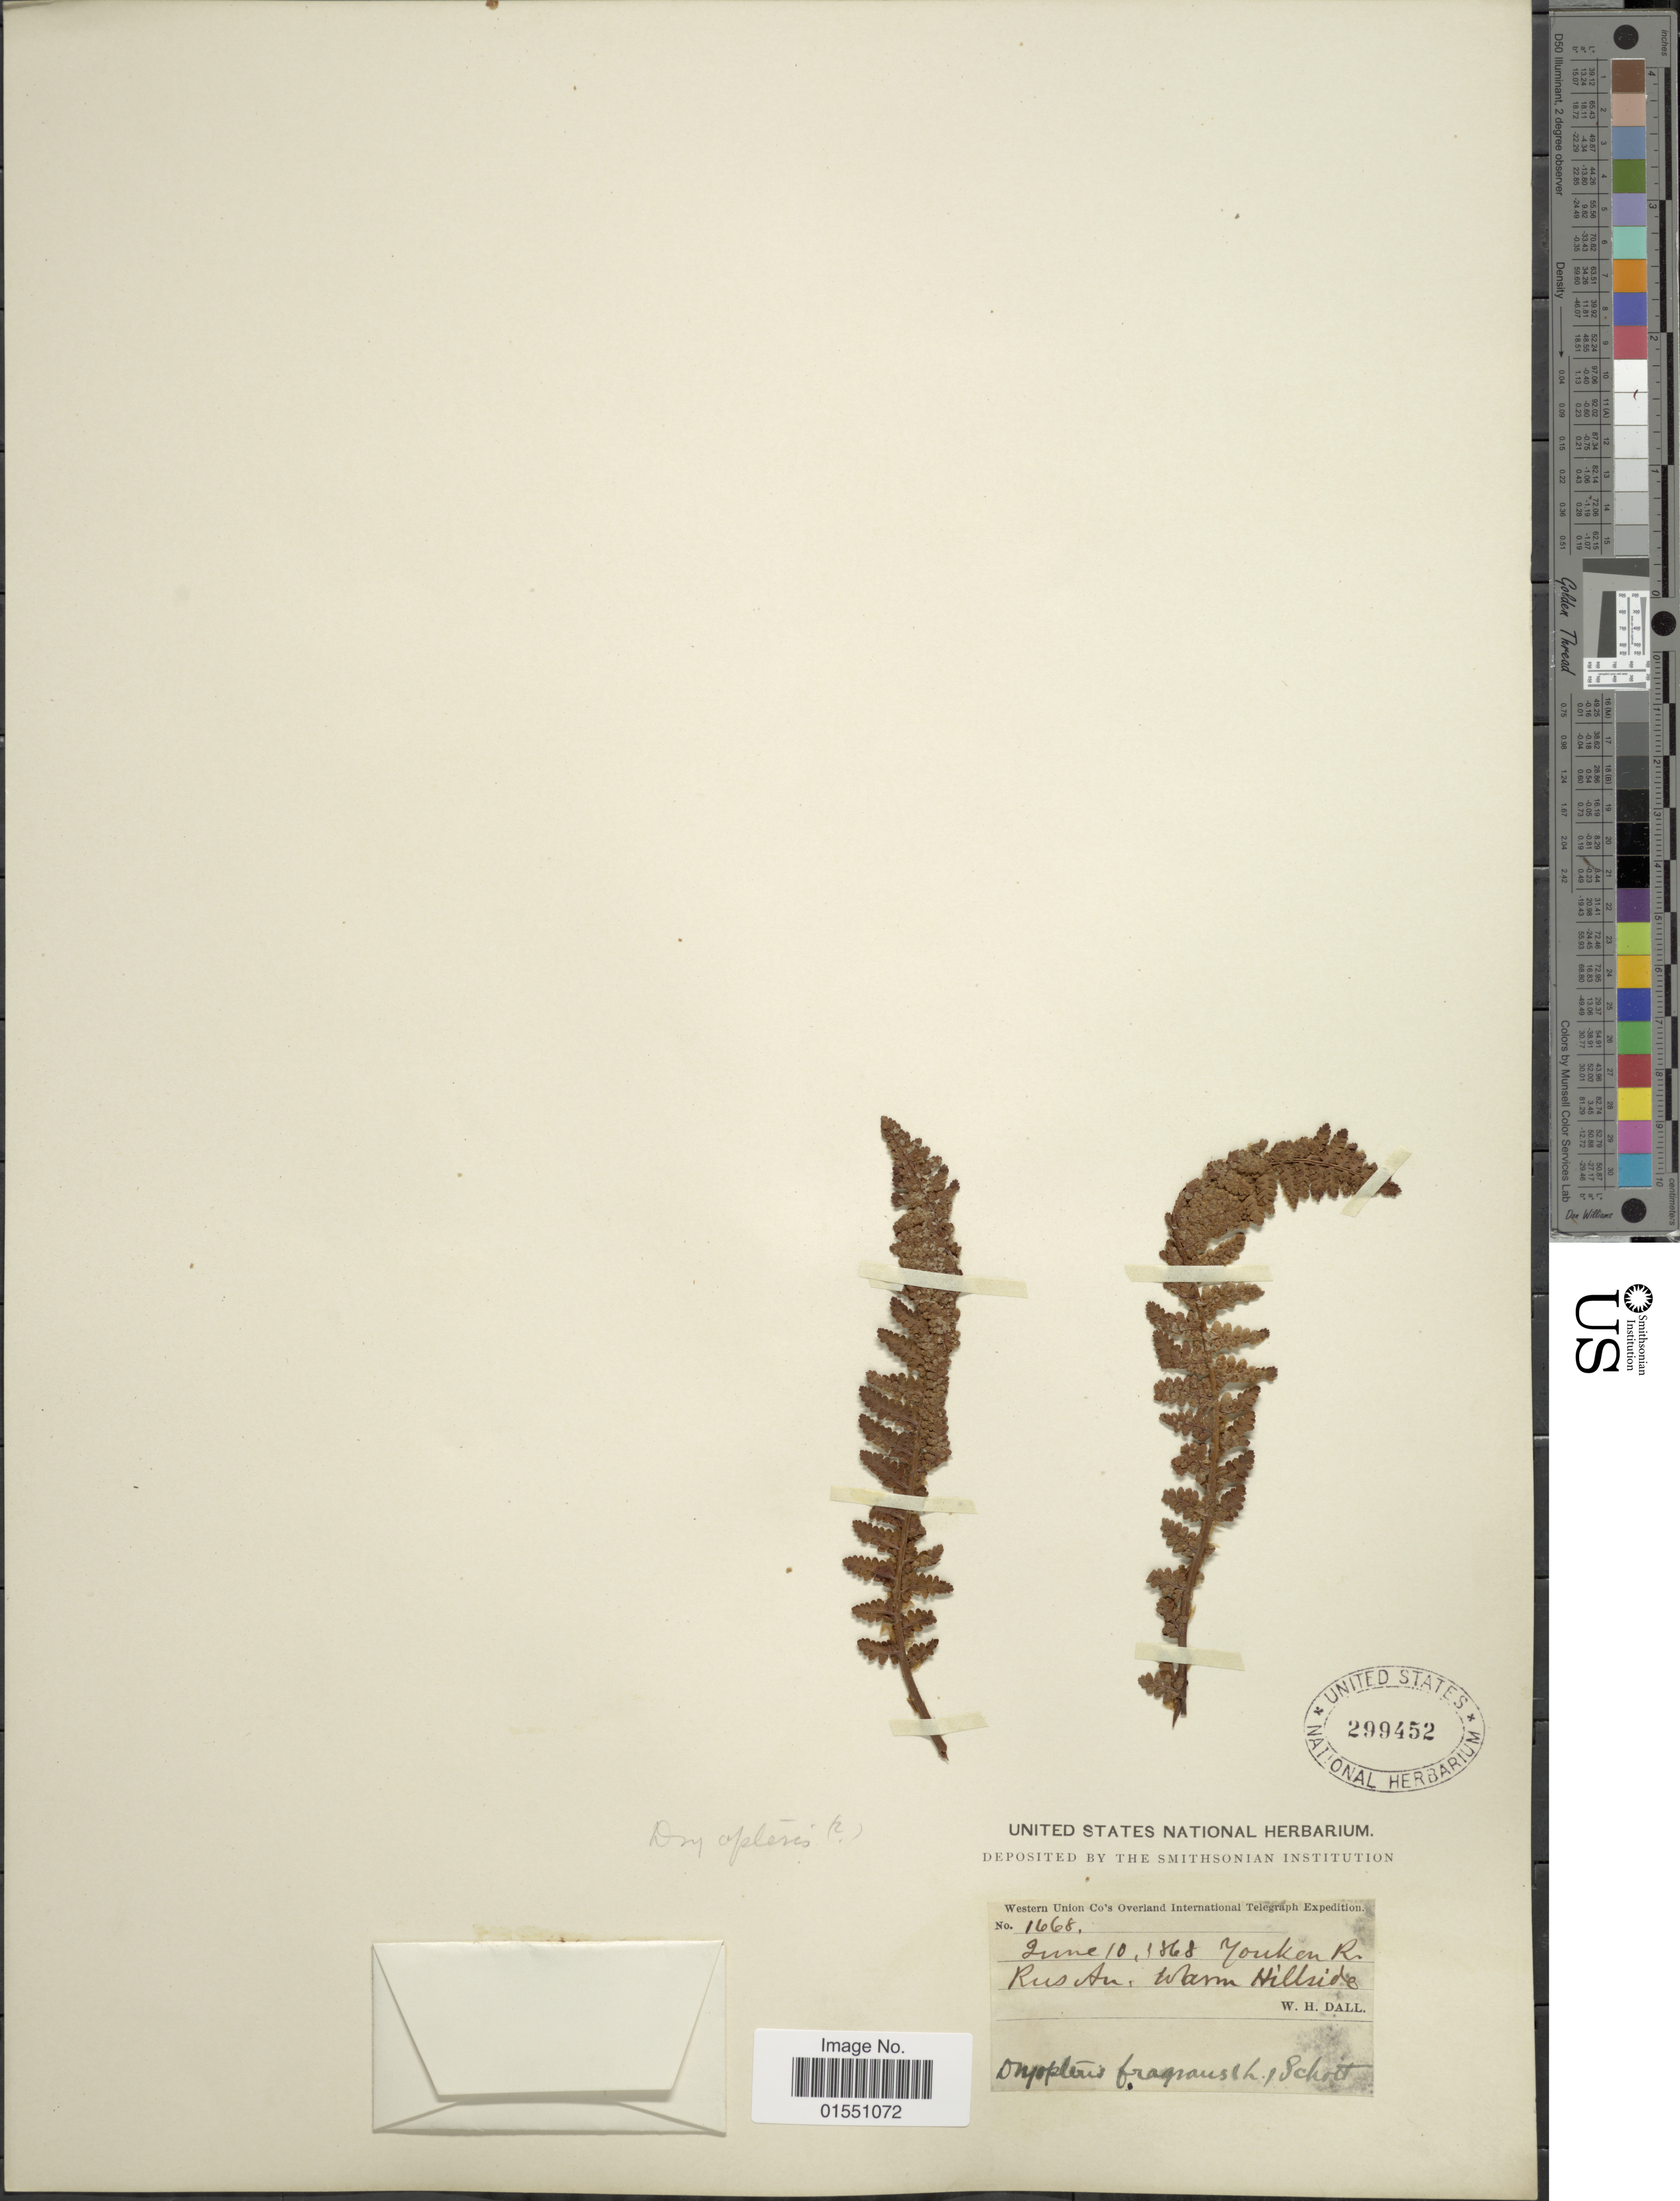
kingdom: Plantae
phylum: Tracheophyta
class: Polypodiopsida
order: Polypodiales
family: Dryopteridaceae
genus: Dryopteris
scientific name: Dryopteris fragrans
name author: (L.) Schott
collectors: W. Dall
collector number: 1668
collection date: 1868-06-10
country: Canada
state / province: Yukon Territory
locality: Youken R. Warm Hillside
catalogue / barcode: US 299452